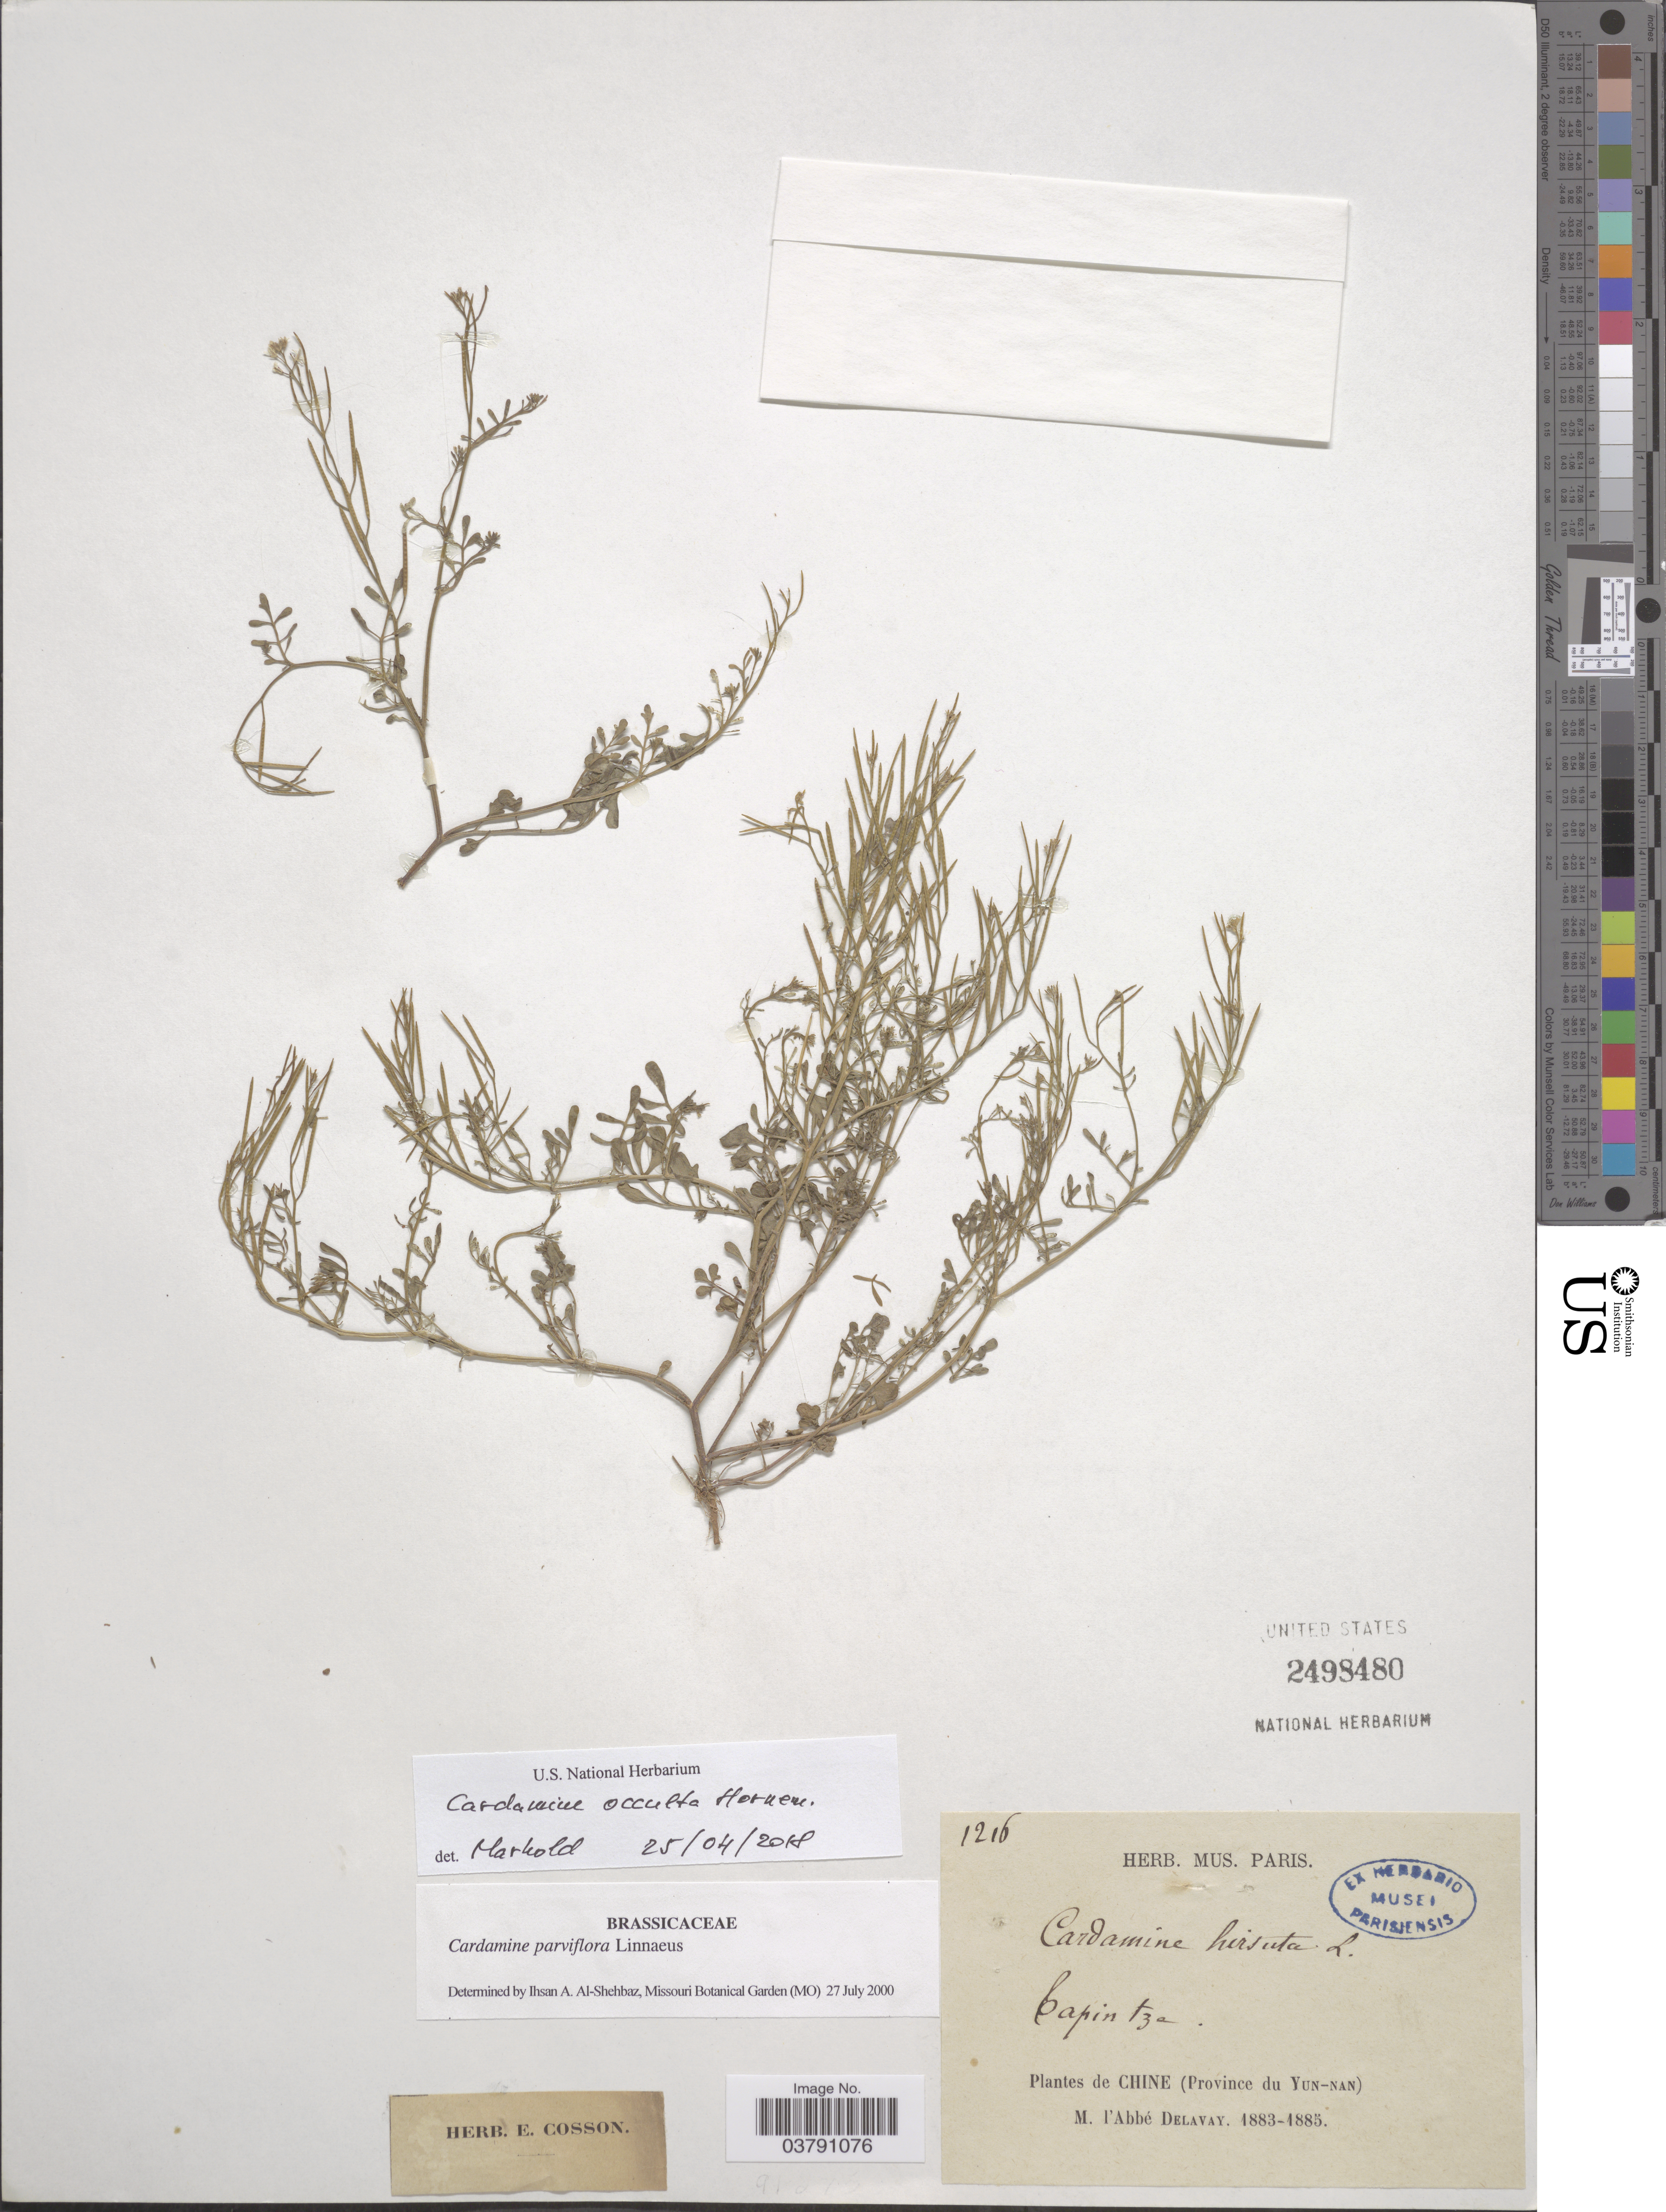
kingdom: Plantae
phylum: Tracheophyta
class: Magnoliopsida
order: Brassicales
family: Brassicaceae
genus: Cardamine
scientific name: Cardamine occulta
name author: Hornem.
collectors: P. Delavay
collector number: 1216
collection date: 1883/1885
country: China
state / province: Yunnan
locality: Capintze.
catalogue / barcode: US 2498480